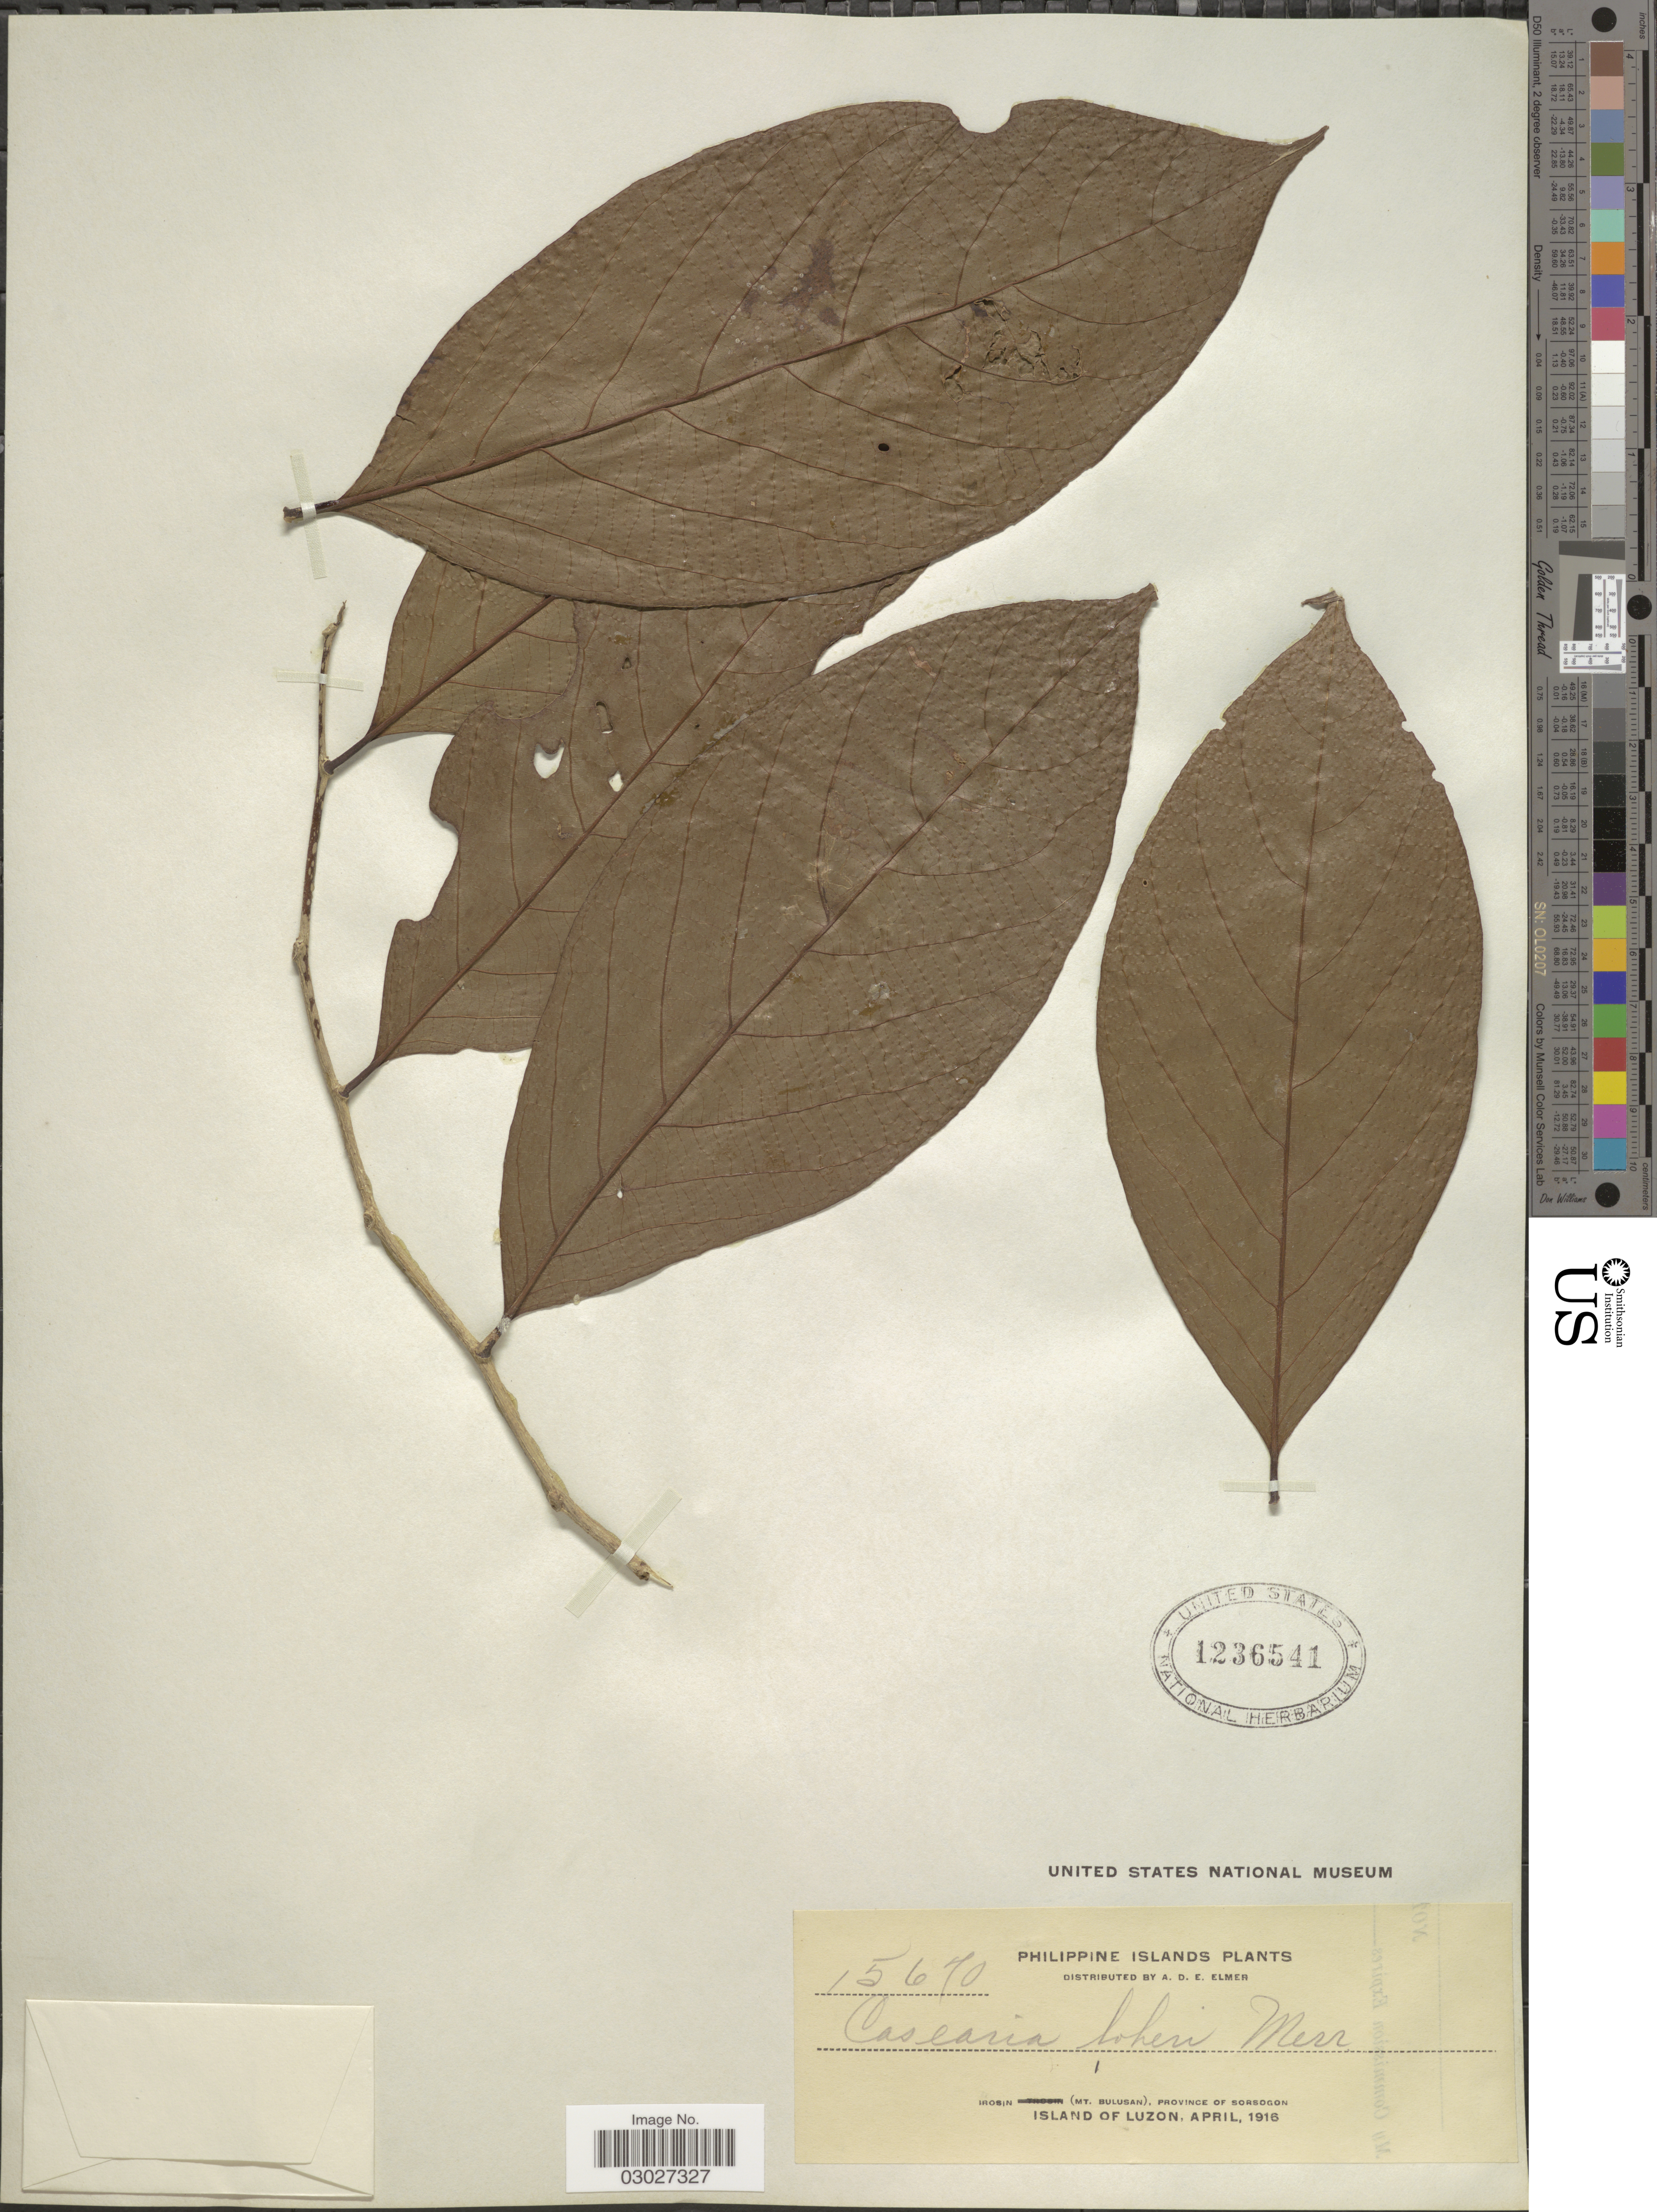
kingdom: Plantae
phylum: Tracheophyta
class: Magnoliopsida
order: Malpighiales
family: Salicaceae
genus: Casearia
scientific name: Casearia loheri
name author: Merr.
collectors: A. D. E. Elmer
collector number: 15670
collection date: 1916-04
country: Philippines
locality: Philippine Islands, Irosin (Mt. Sulusan), Province of Sorsogon. Island of Luzon.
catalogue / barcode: US 1236541